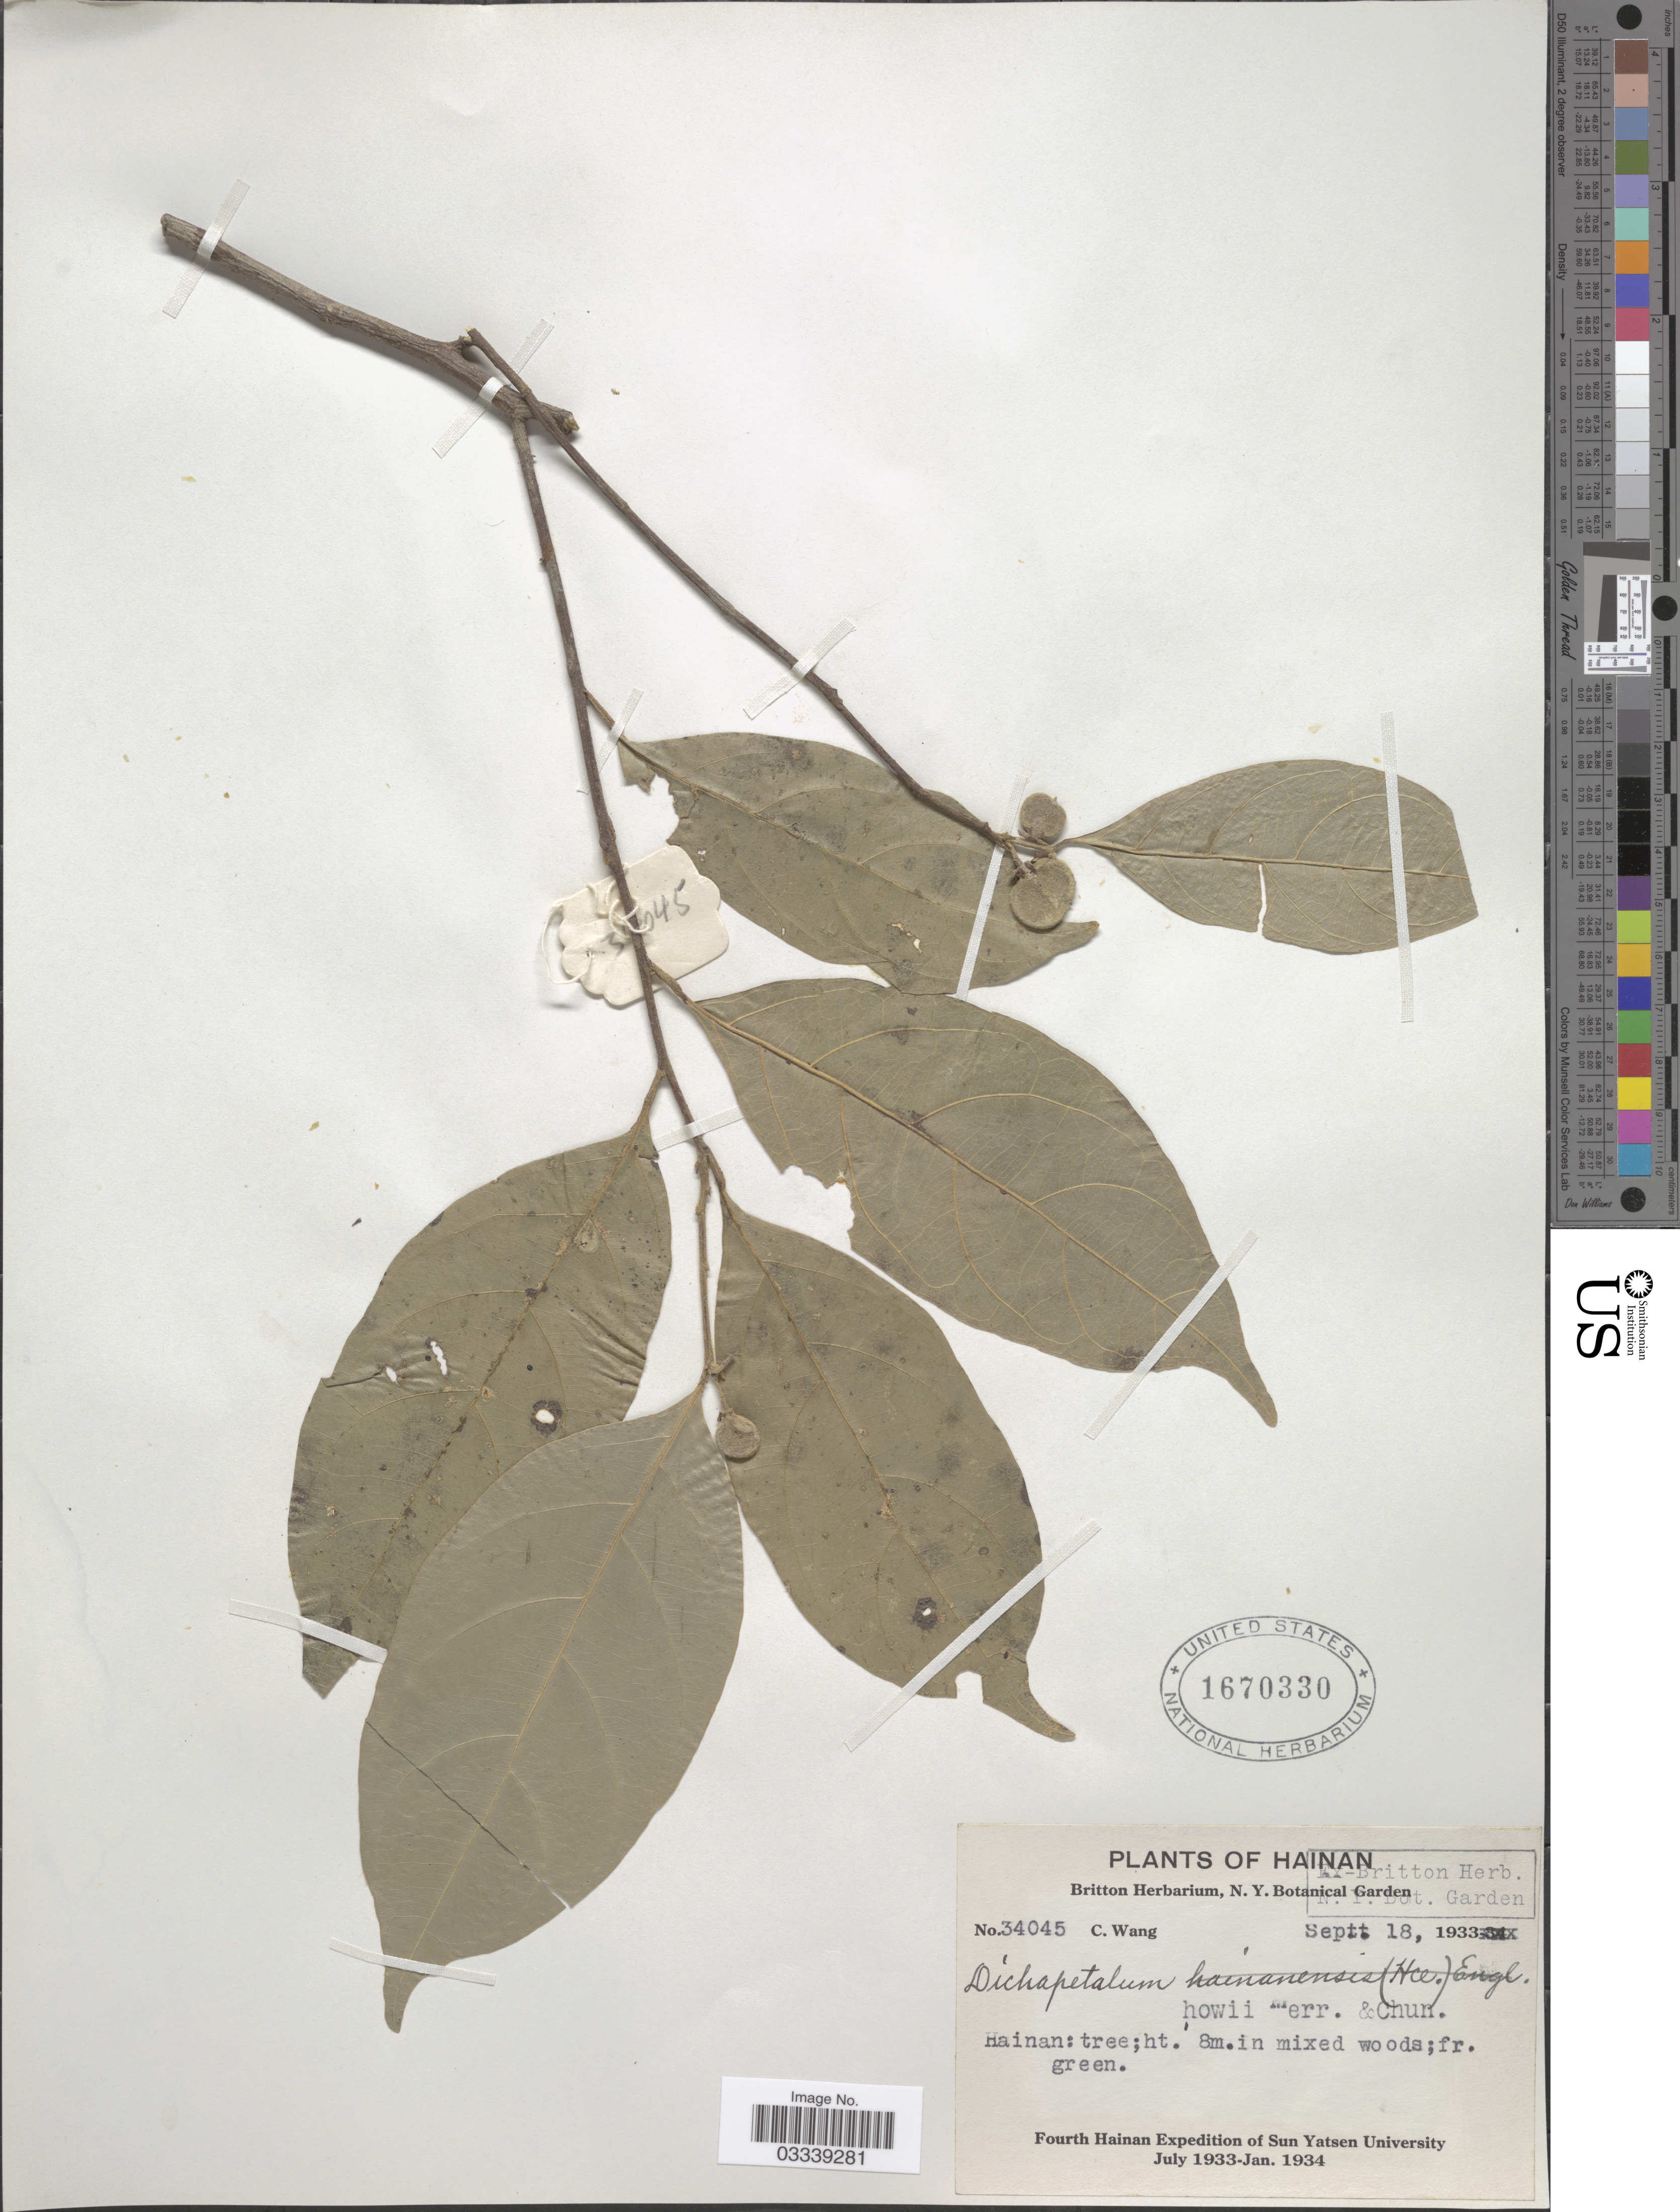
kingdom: Plantae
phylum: Tracheophyta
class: Magnoliopsida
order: Malpighiales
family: Dichapetalaceae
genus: Dichapetalum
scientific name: Dichapetalum howii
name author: Merr. & Chun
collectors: C. Wang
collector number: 34045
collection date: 1933-09-18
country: China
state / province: Hainan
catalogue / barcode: US 1670330